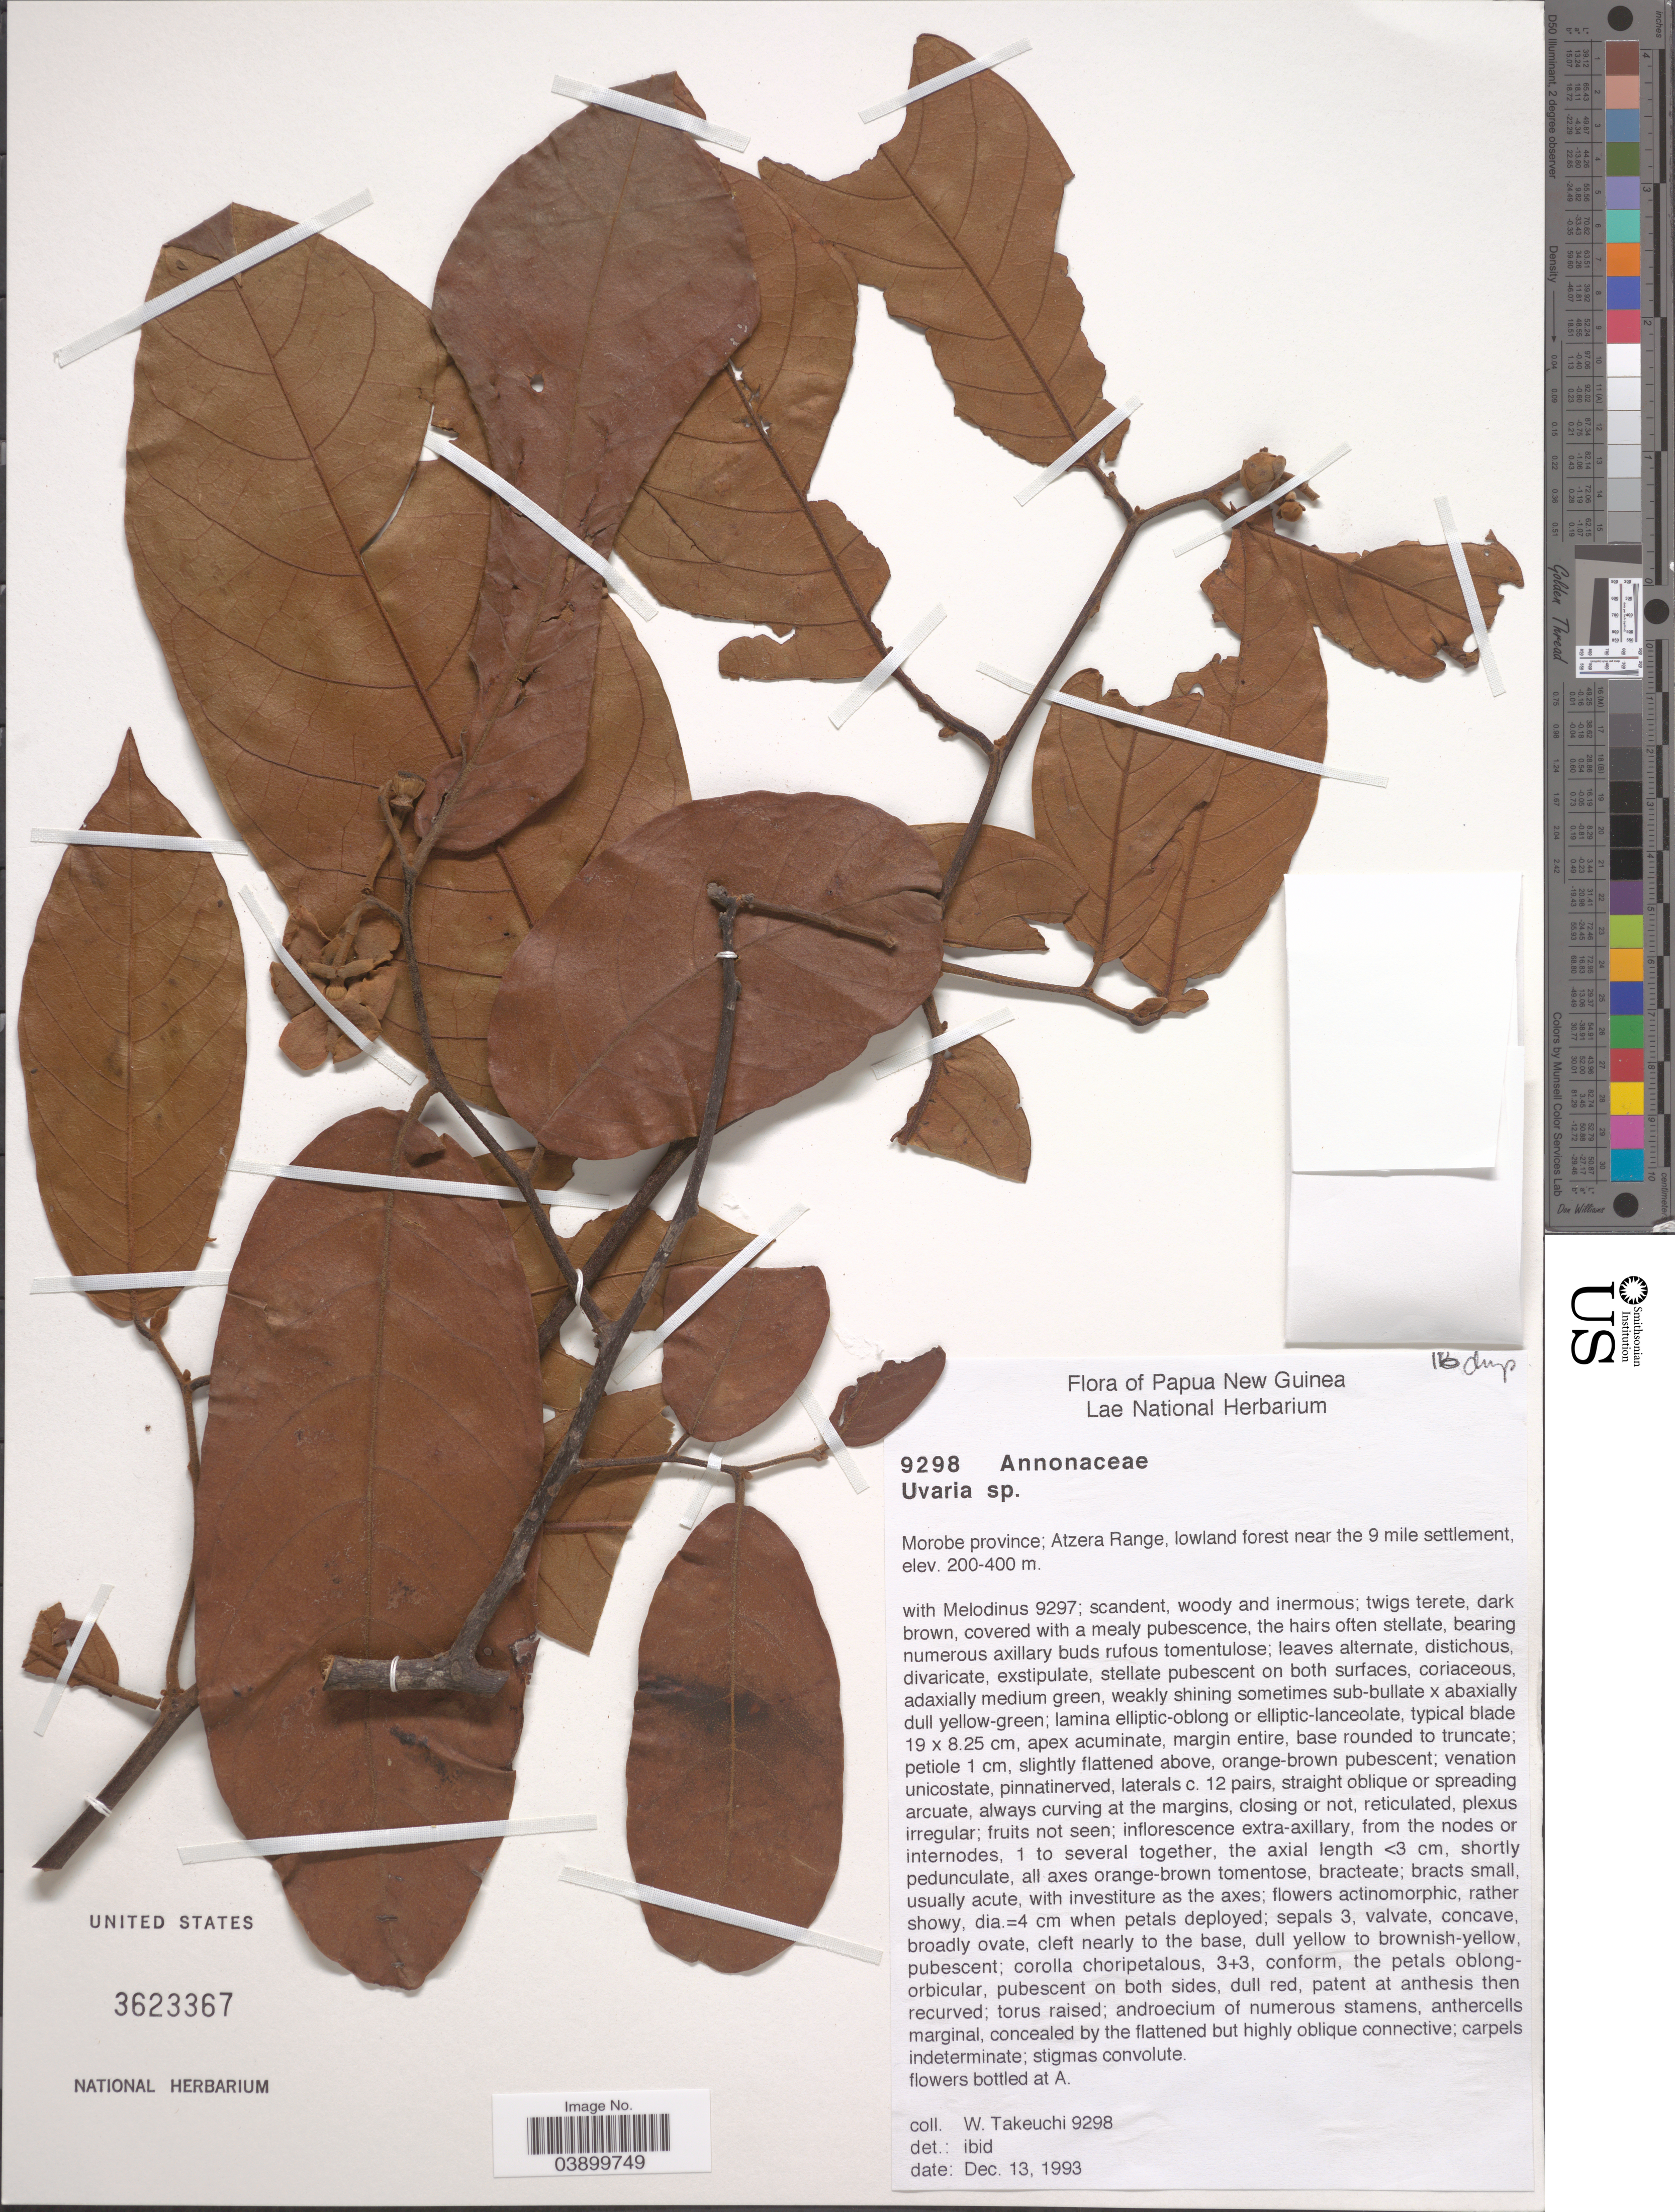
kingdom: Plantae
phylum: Tracheophyta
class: Magnoliopsida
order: Magnoliales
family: Annonaceae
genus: Uvaria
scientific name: Uvaria sp.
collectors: W. Takeuchi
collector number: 9298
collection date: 1993-12-13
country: Papua New Guinea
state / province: Morobe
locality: Atzera Range, lowland forest near the 9 mile settlement.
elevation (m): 200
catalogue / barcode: US 3623367